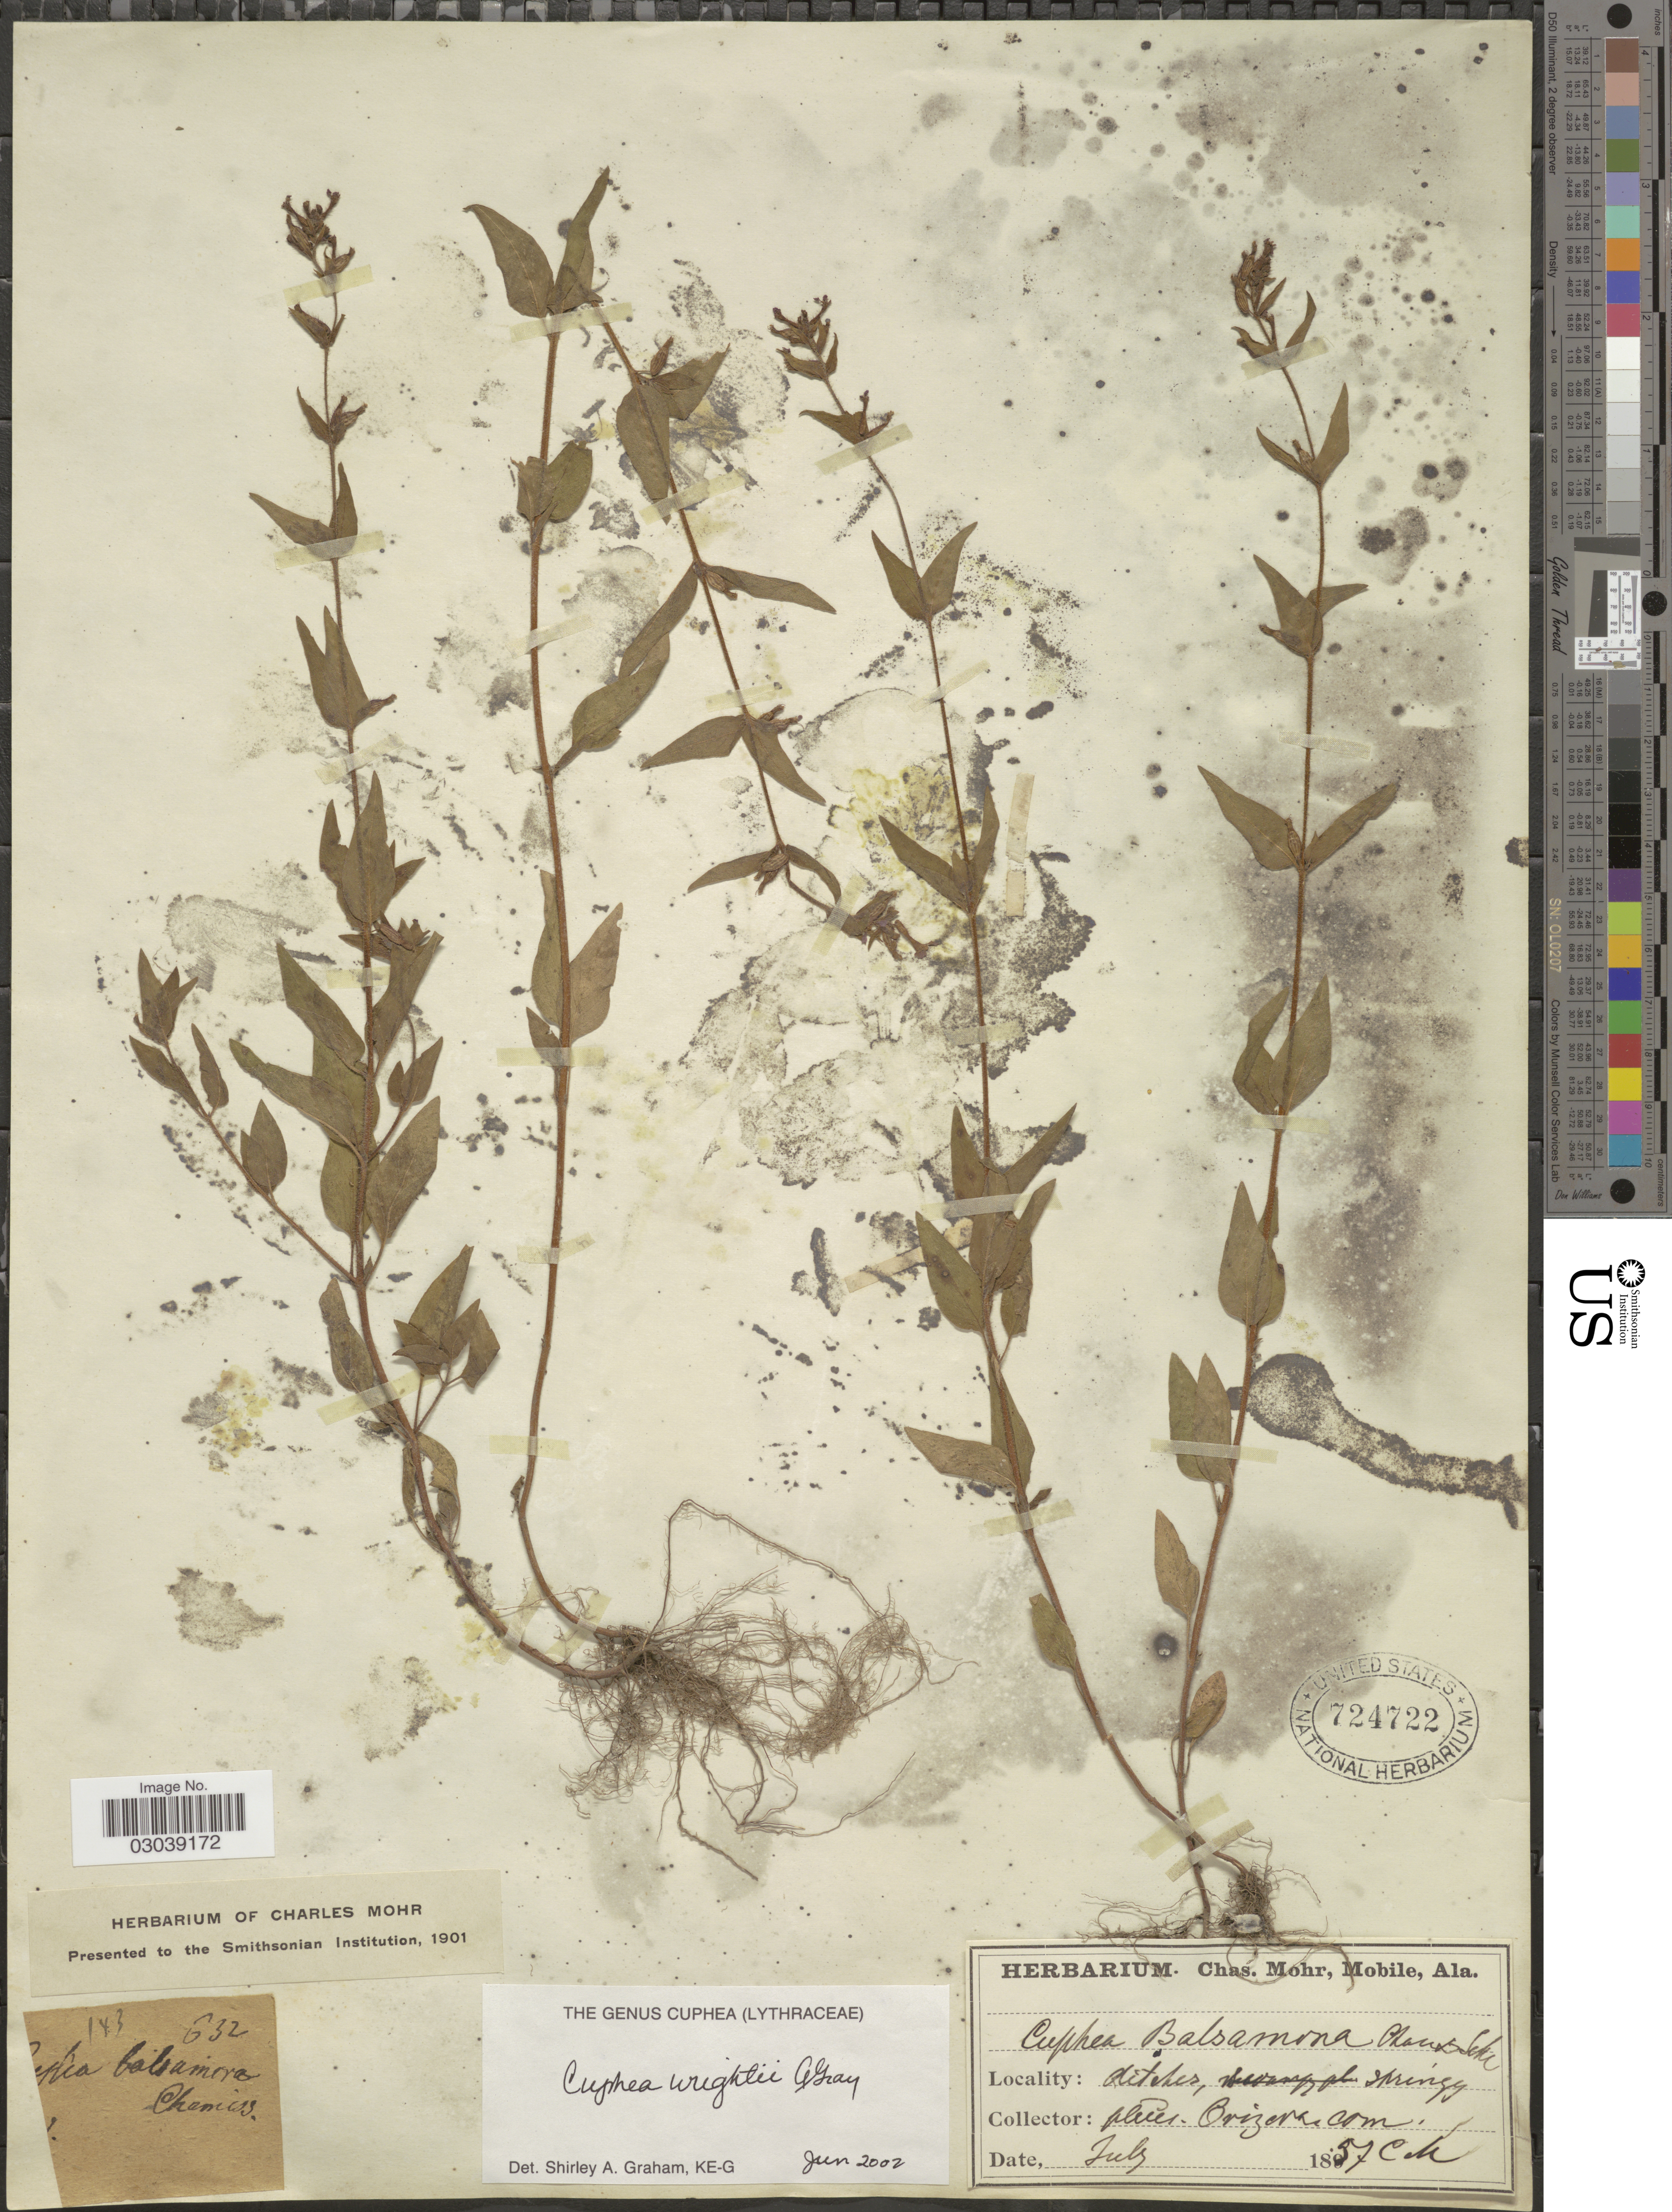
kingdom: Plantae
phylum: Tracheophyta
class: Magnoliopsida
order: Myrtales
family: Lythraceae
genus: Cuphea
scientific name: Cuphea wrightii var. wrightii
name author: A. Gray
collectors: Mohr, C. T. (herbarium)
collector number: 143/632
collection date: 1857-07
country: Mexico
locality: Orizava com. [interpreted]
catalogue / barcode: US 724722